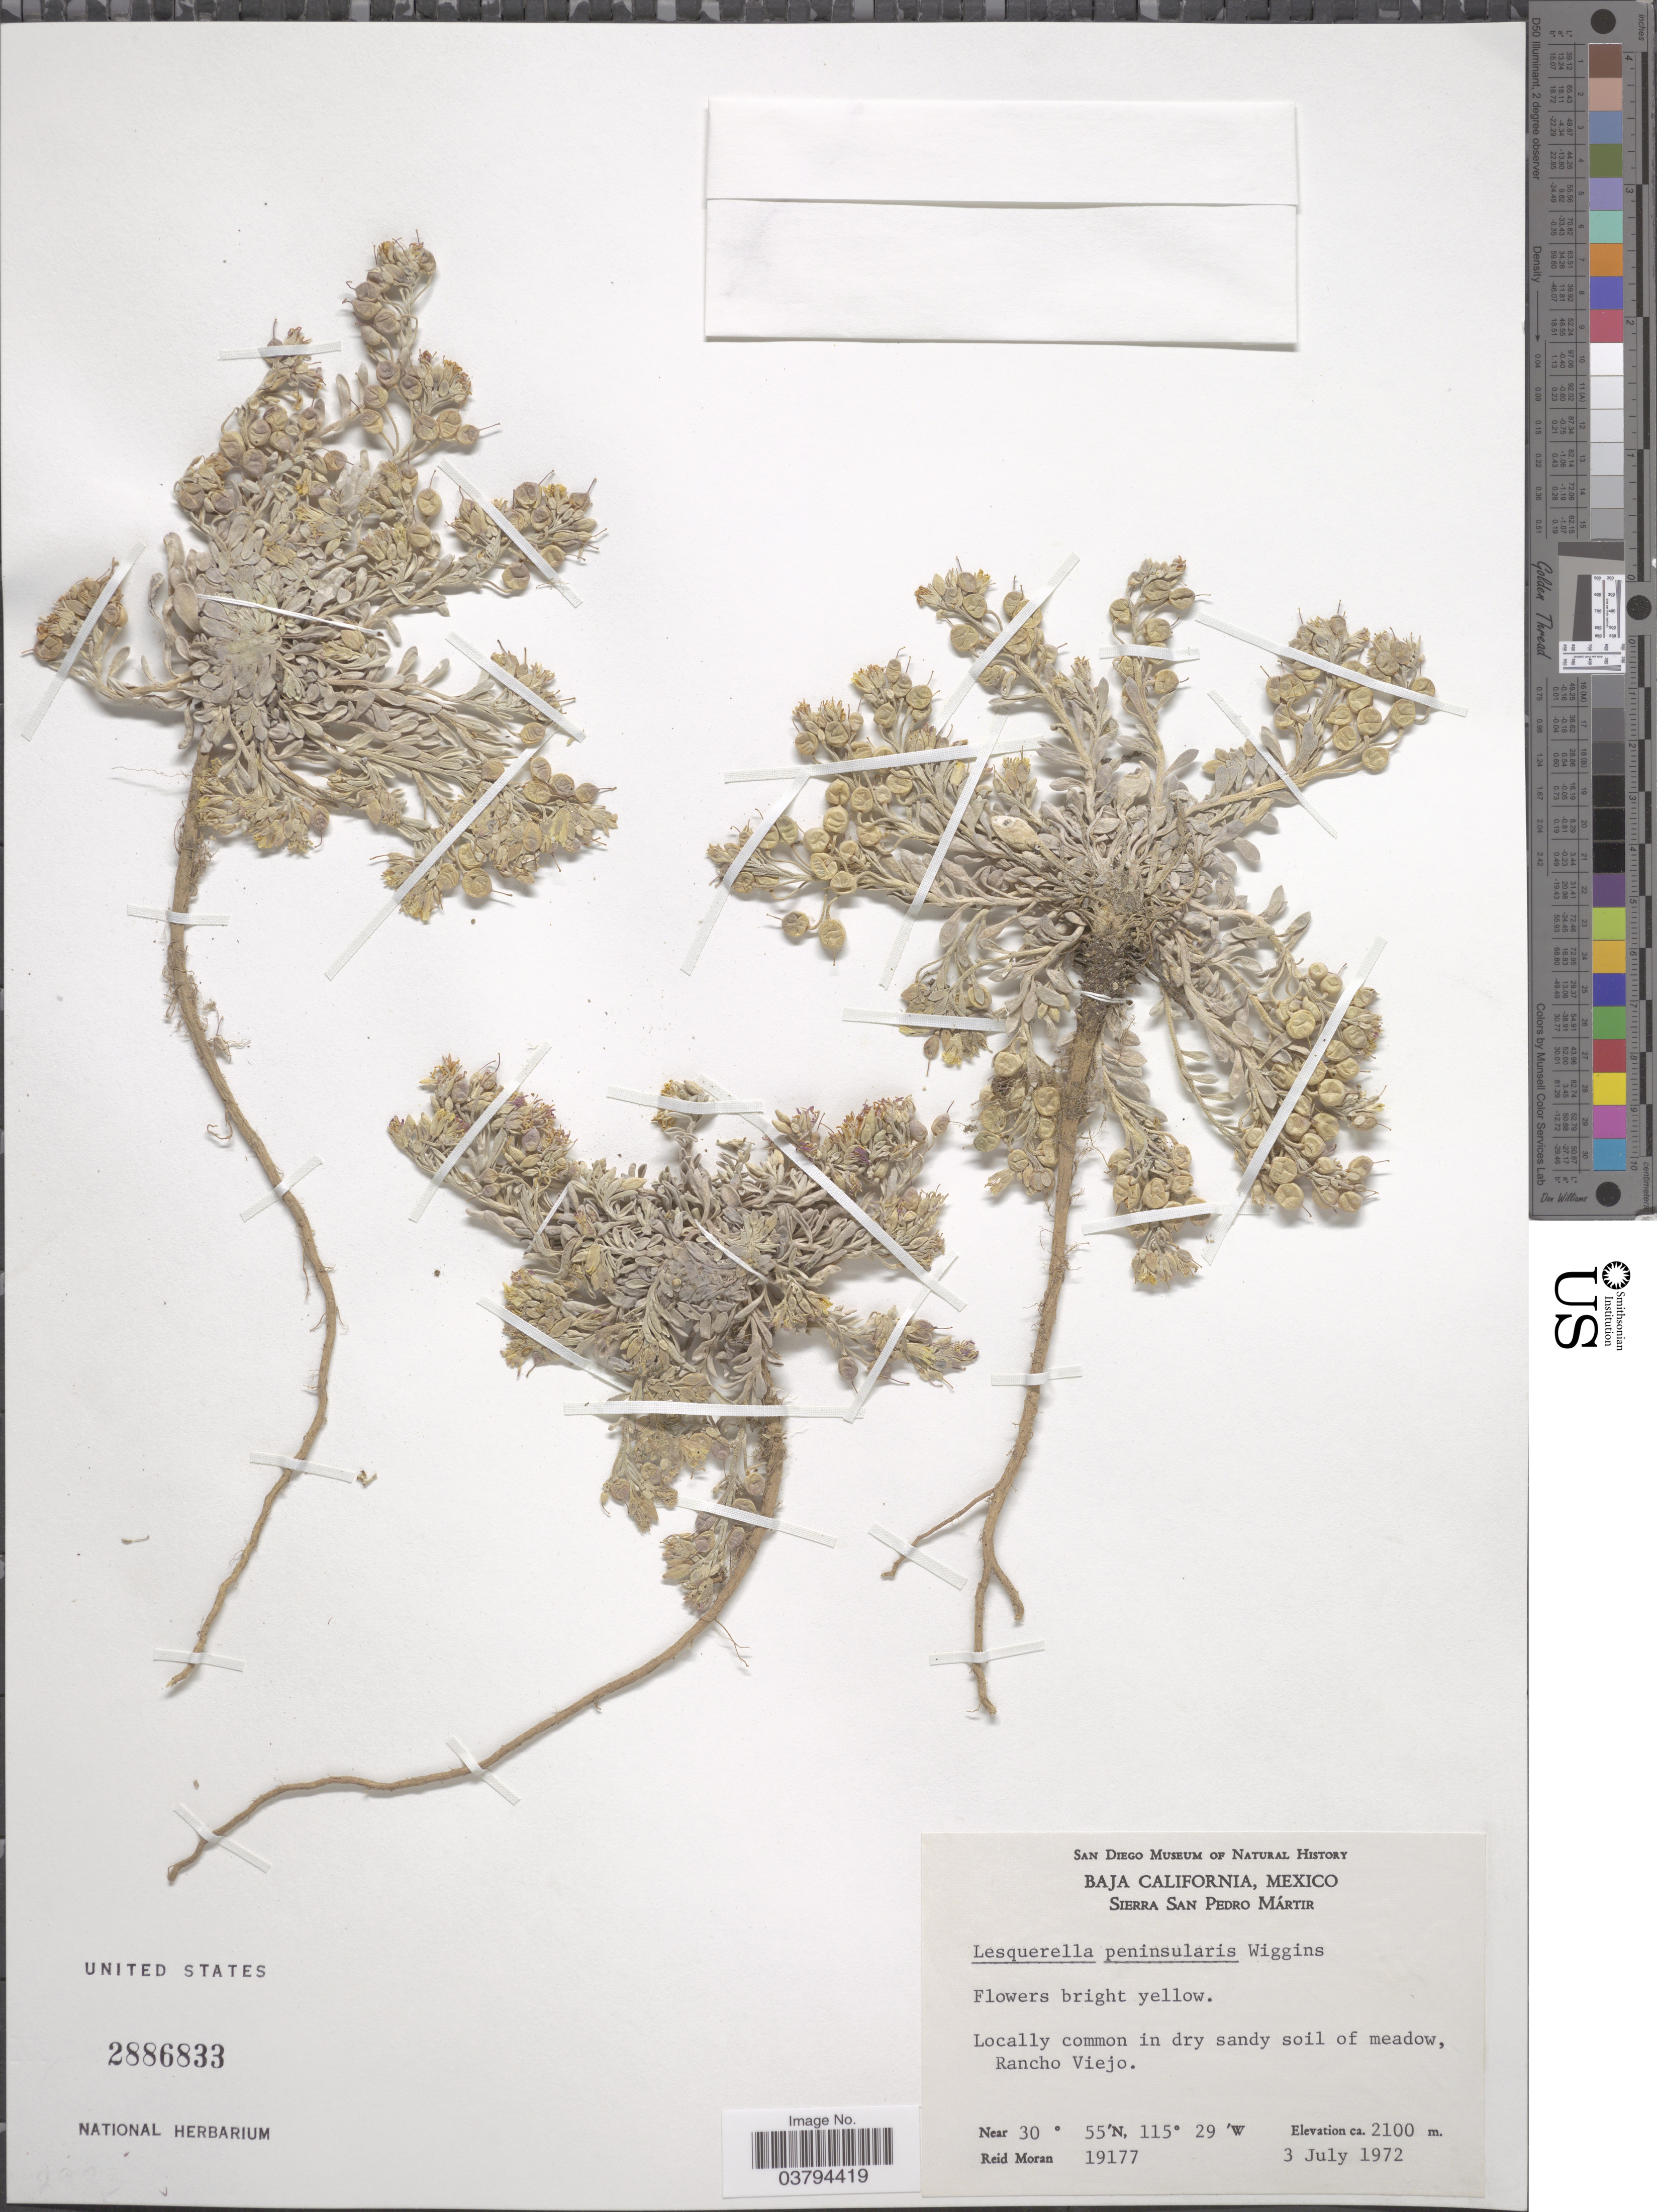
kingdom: Plantae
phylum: Tracheophyta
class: Magnoliopsida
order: Brassicales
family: Brassicaceae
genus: Lesquerella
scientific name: Lesquerella peninsularis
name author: Wiggins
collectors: R. V. Moran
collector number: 19177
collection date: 1972-07-03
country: Mexico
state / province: Baja California Norte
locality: Sierra San Pedro Mártir. Rancho Viejo.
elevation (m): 2100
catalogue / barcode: US 2886833